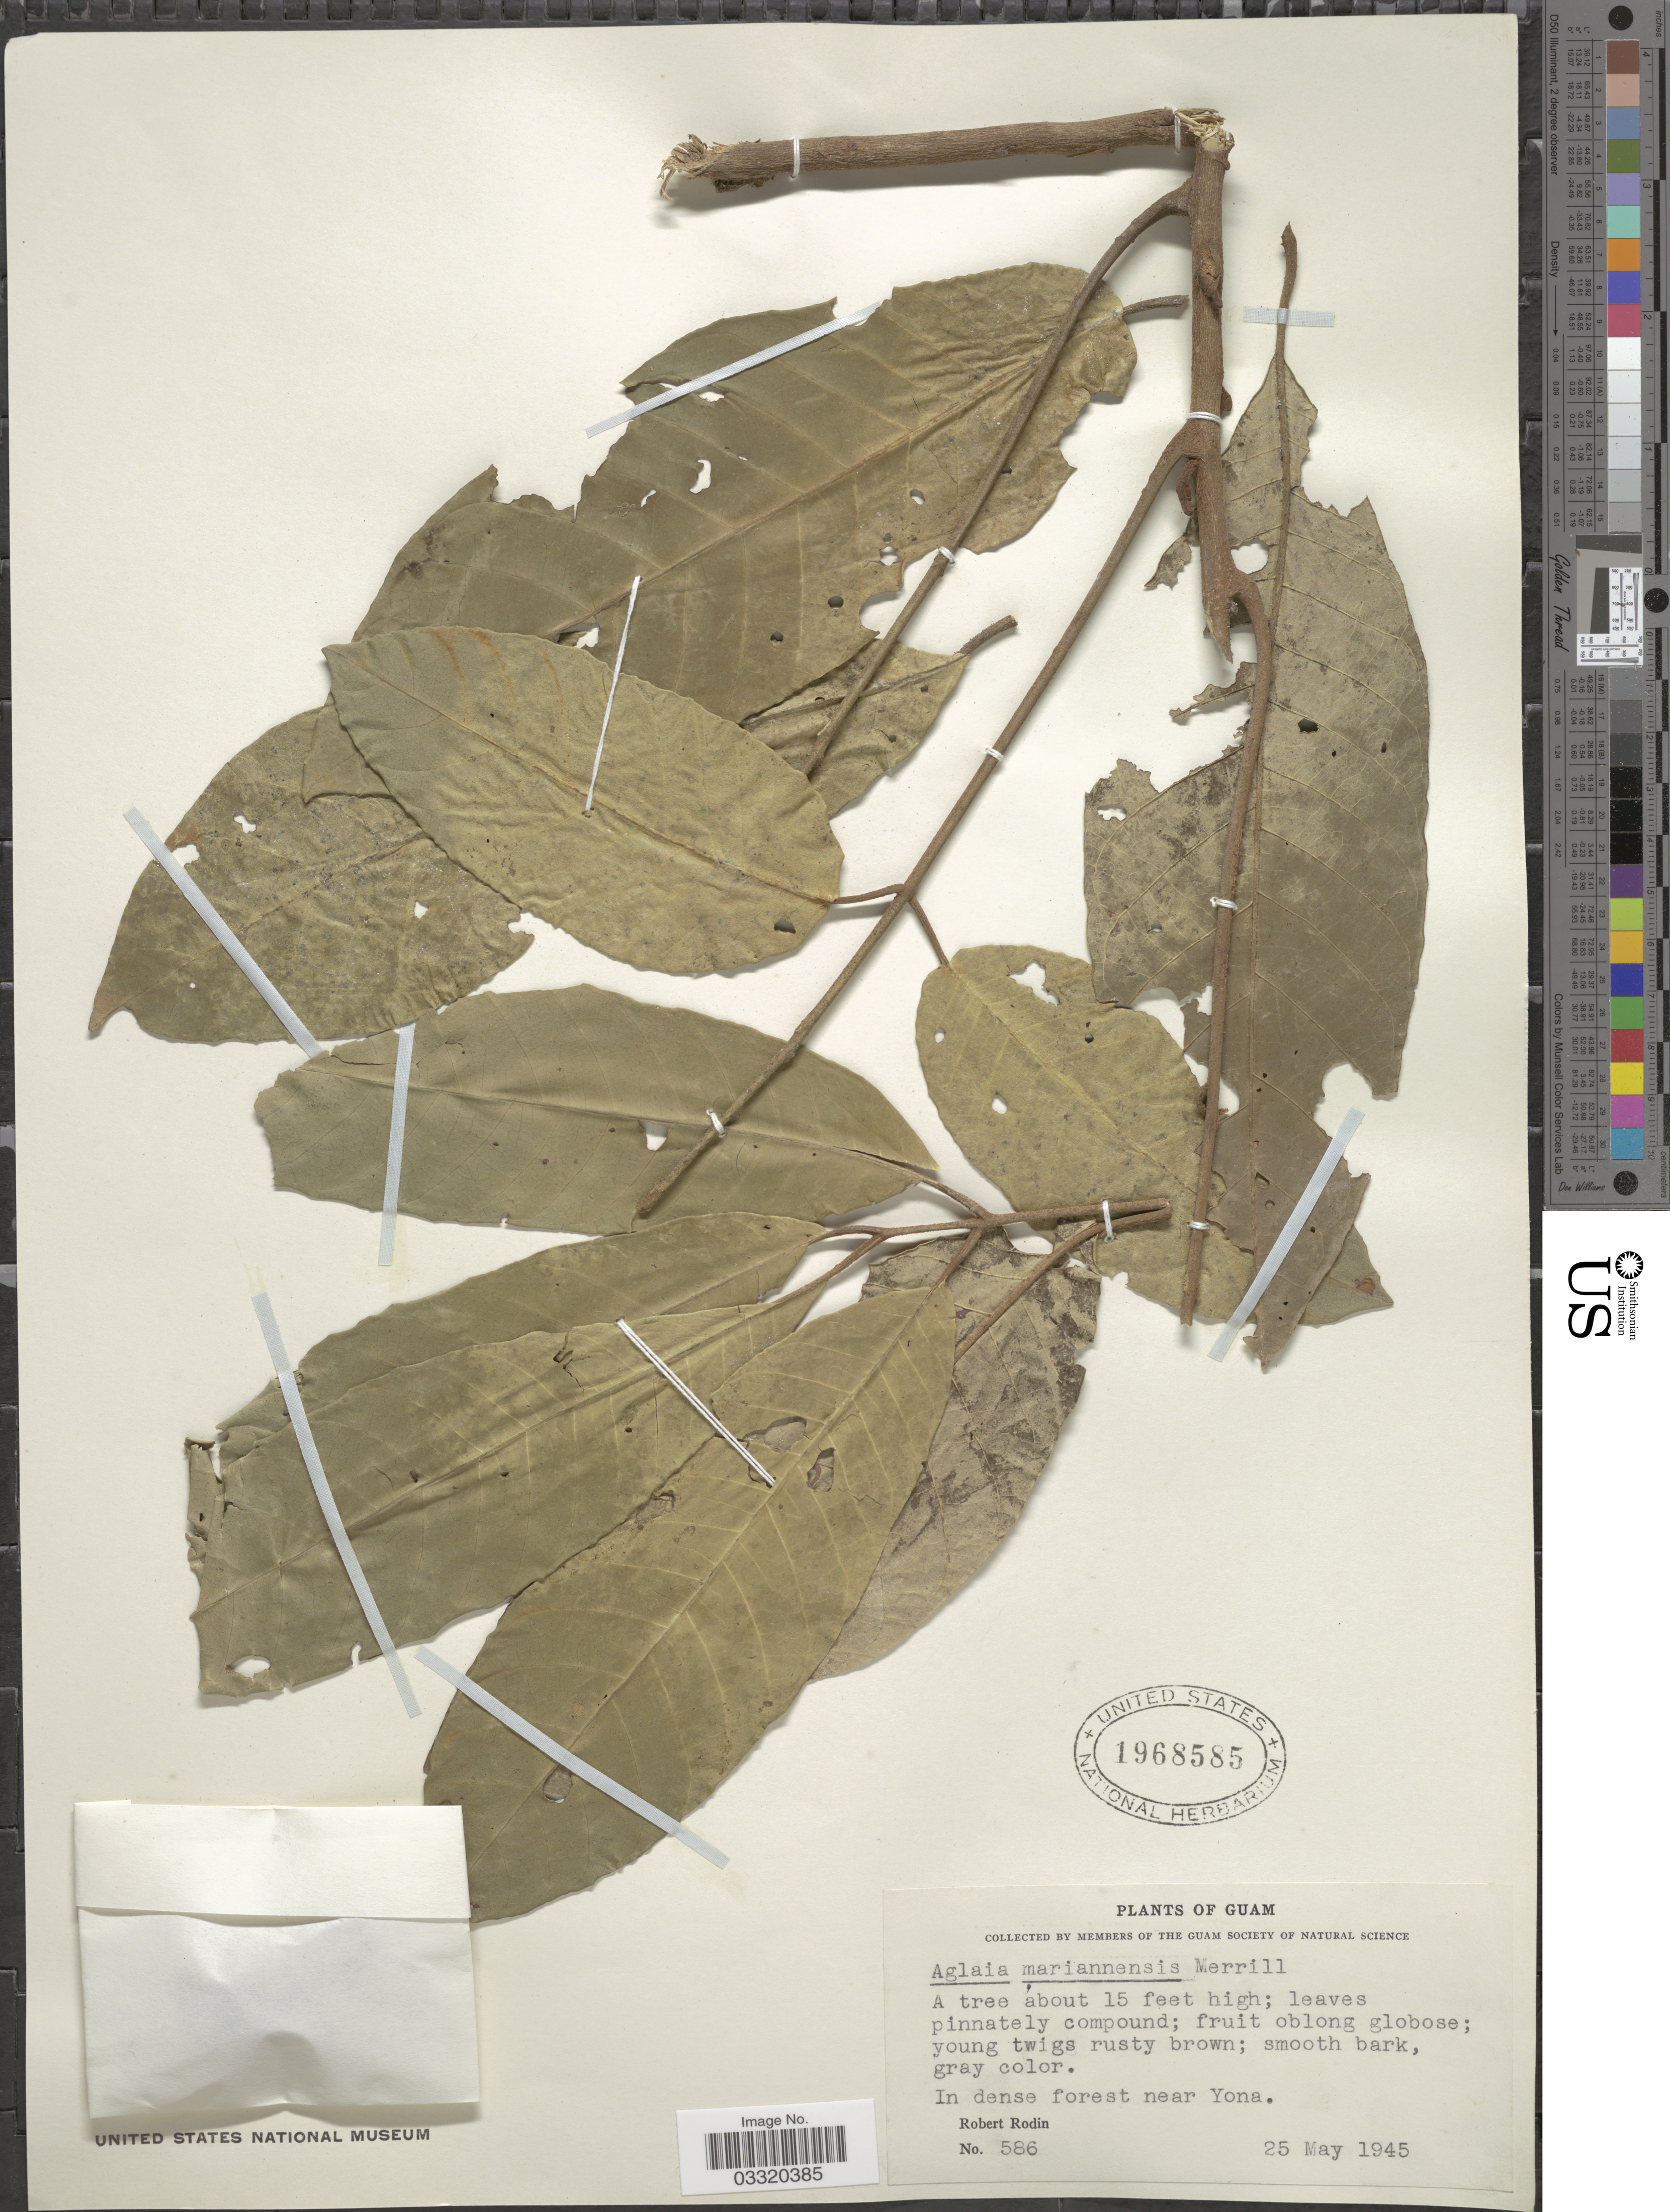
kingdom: Plantae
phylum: Tracheophyta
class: Magnoliopsida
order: Sapindales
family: Meliaceae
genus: Aglaia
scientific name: Aglaia mariannensis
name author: Merr.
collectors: R. Rodin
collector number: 586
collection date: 1945-05-25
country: Guam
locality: In dense forest near Yona.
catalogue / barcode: US 1968585